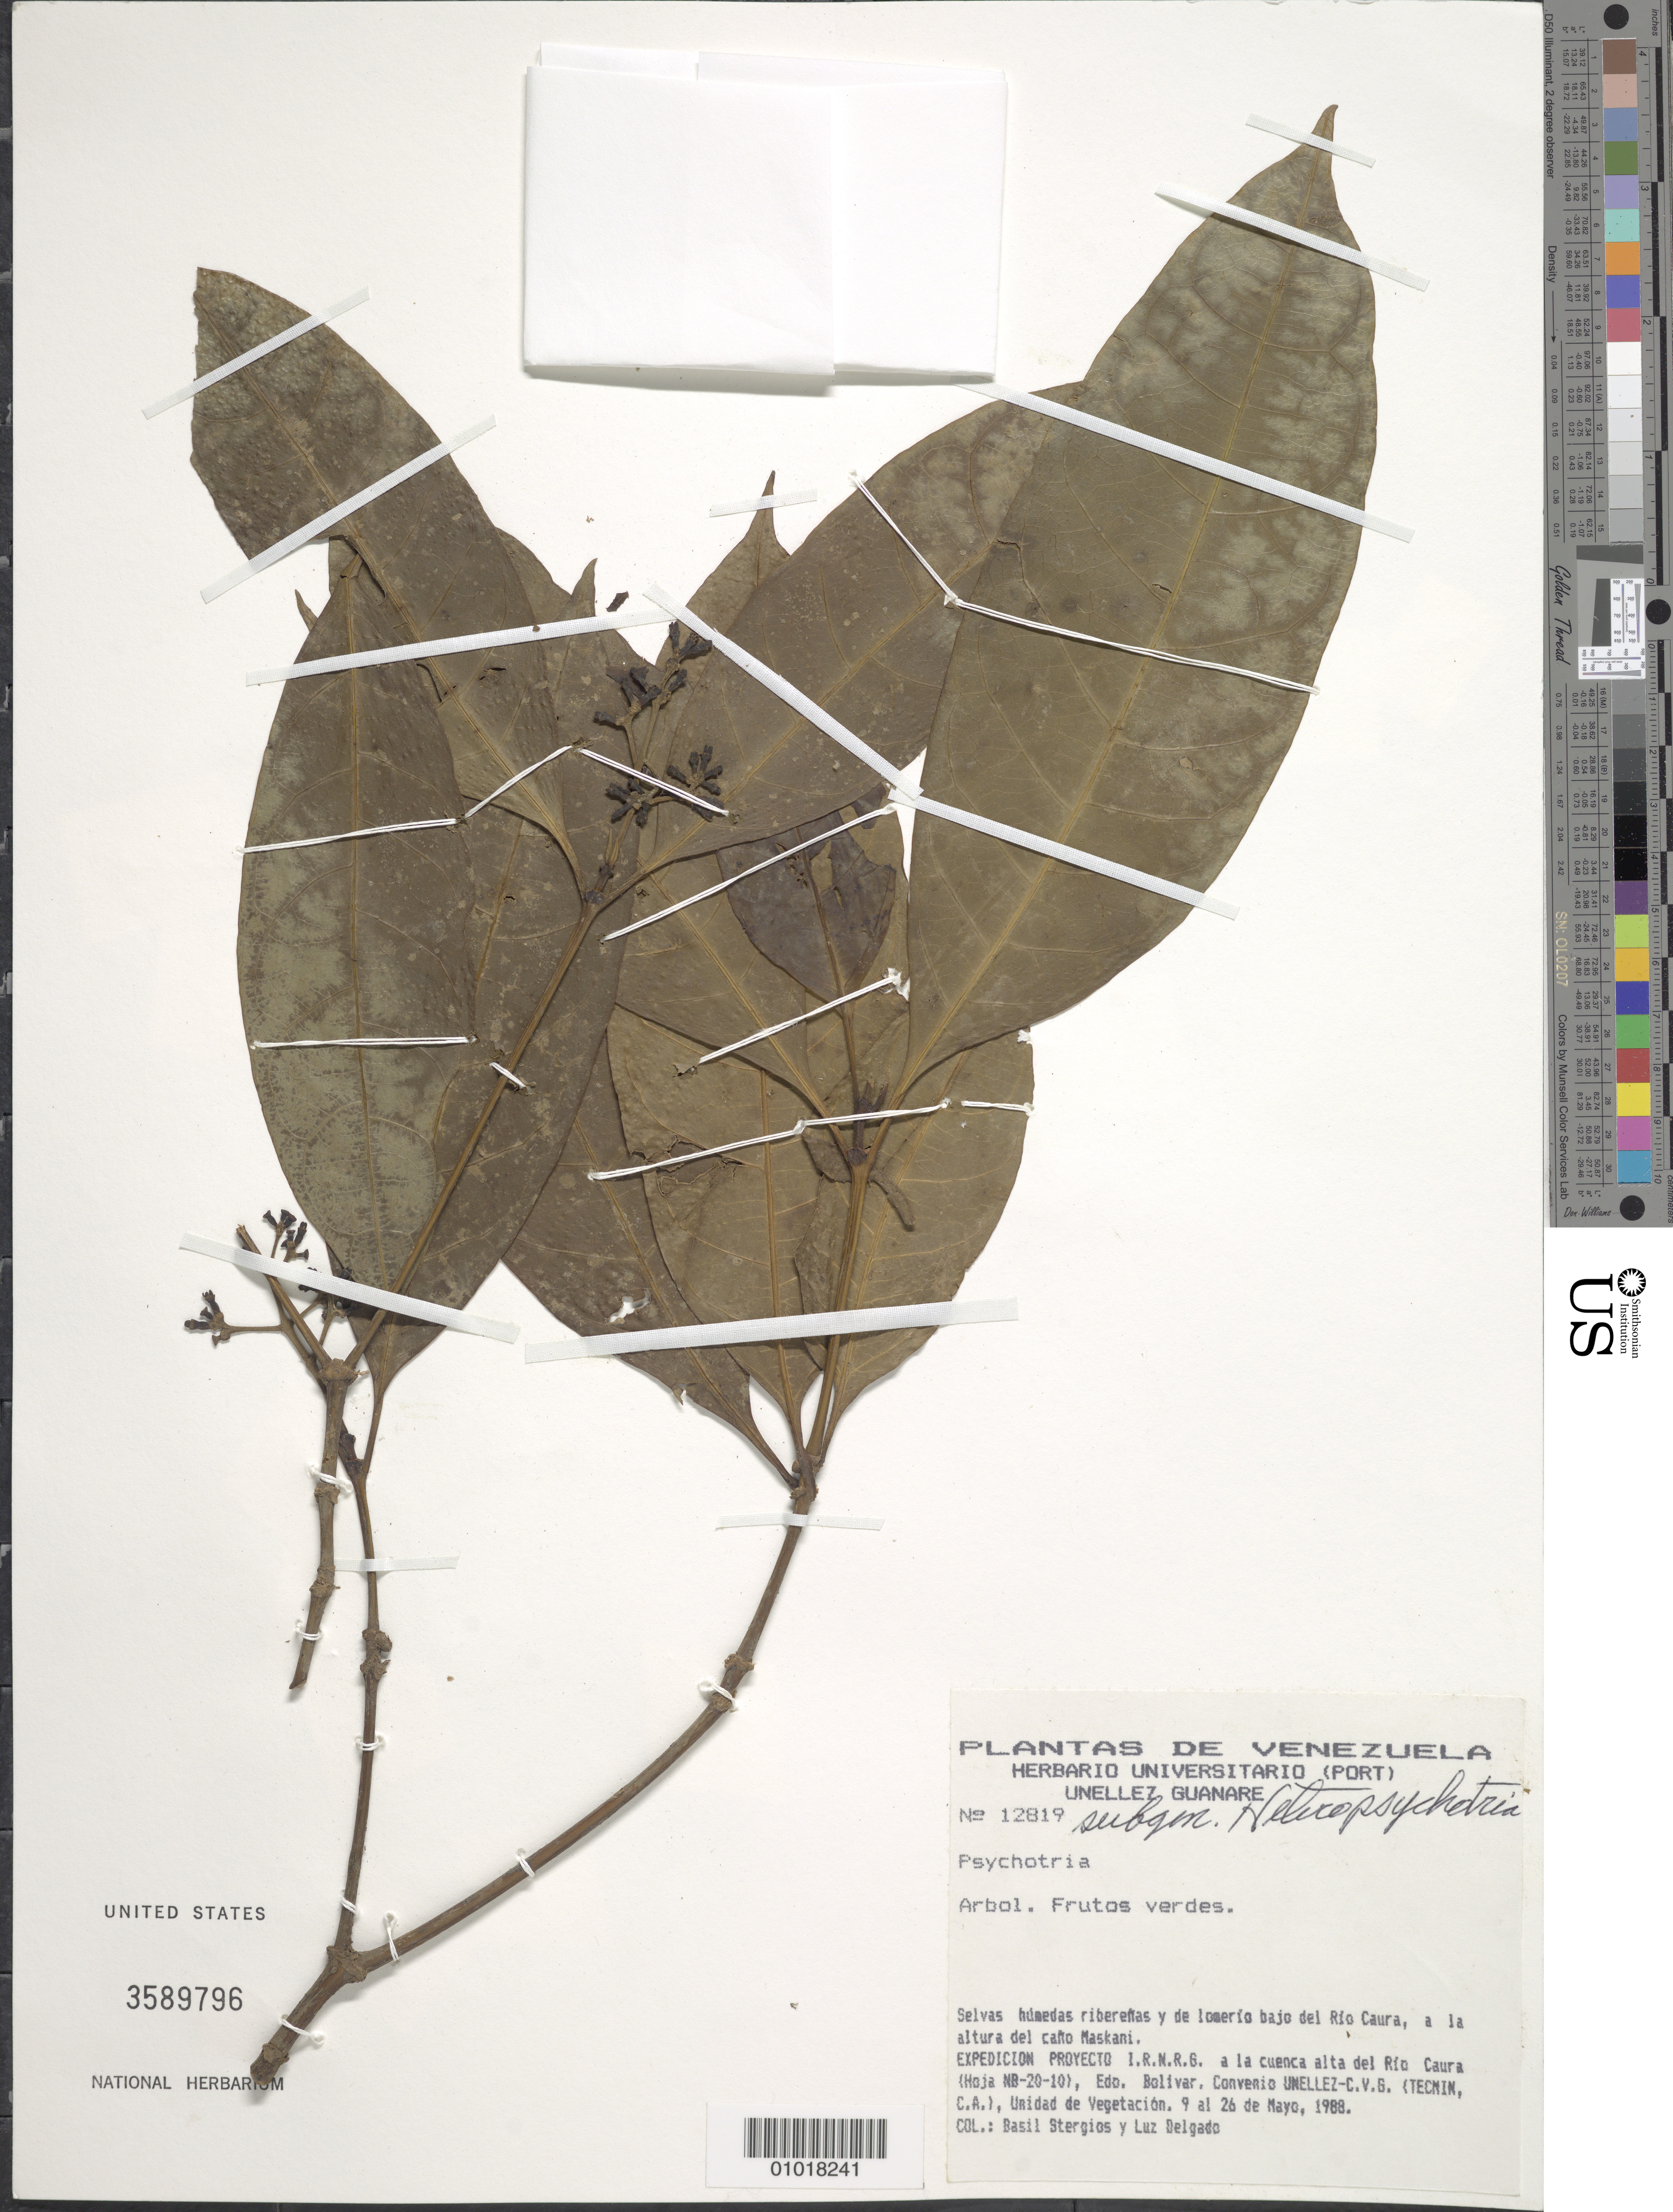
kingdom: Plantae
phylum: Tracheophyta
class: Magnoliopsida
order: Gentianales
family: Rubiaceae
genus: Psychotria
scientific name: Psychotria sp.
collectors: B. G. Stergios & L. Delgado V.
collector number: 12819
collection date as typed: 9-May-88 to 26-May-88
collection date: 1988-05-09/1988-05-26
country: Venezuela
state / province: Bolívar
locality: Río Caura, Caño Maskani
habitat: Selvas húmedas riberenas y de lomerio bajo del río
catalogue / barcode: US 3589796